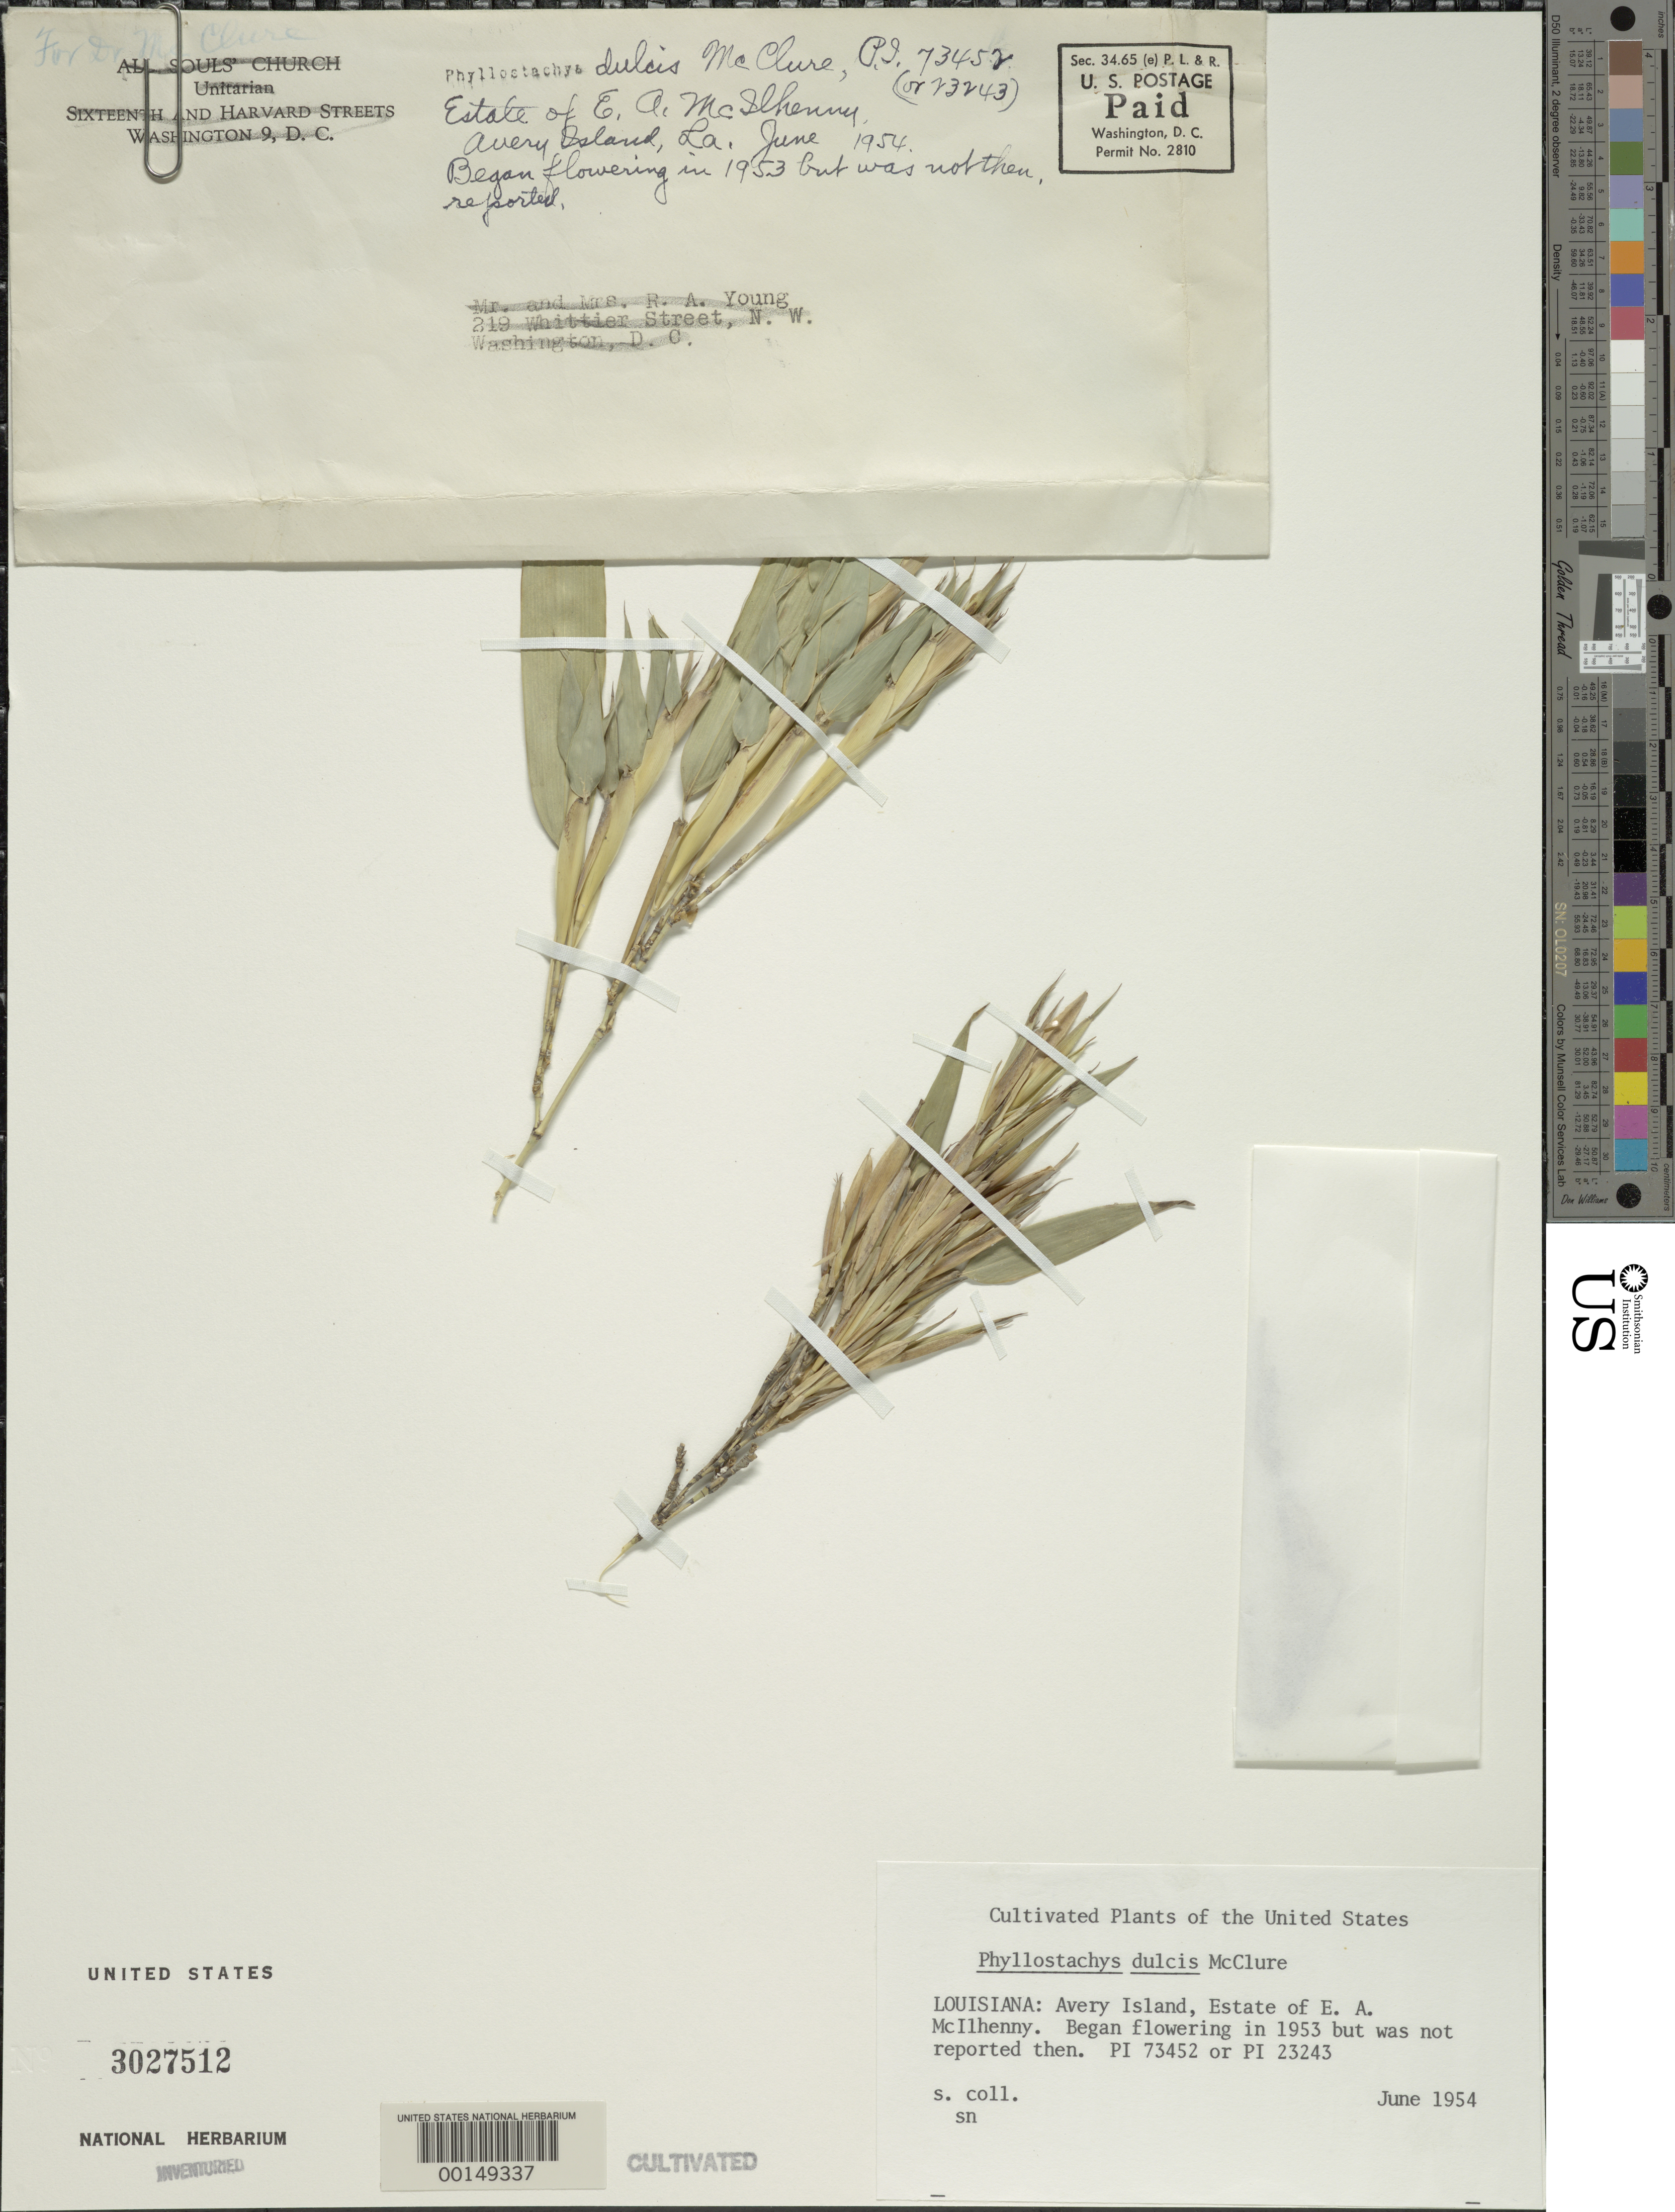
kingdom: Plantae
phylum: Tracheophyta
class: Liliopsida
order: Poales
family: Poaceae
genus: Phyllostachys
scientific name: Phyllostachys dulcis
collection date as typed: Jun 1954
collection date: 1954-06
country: United States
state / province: Louisiana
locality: Avery island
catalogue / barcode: US 3027512